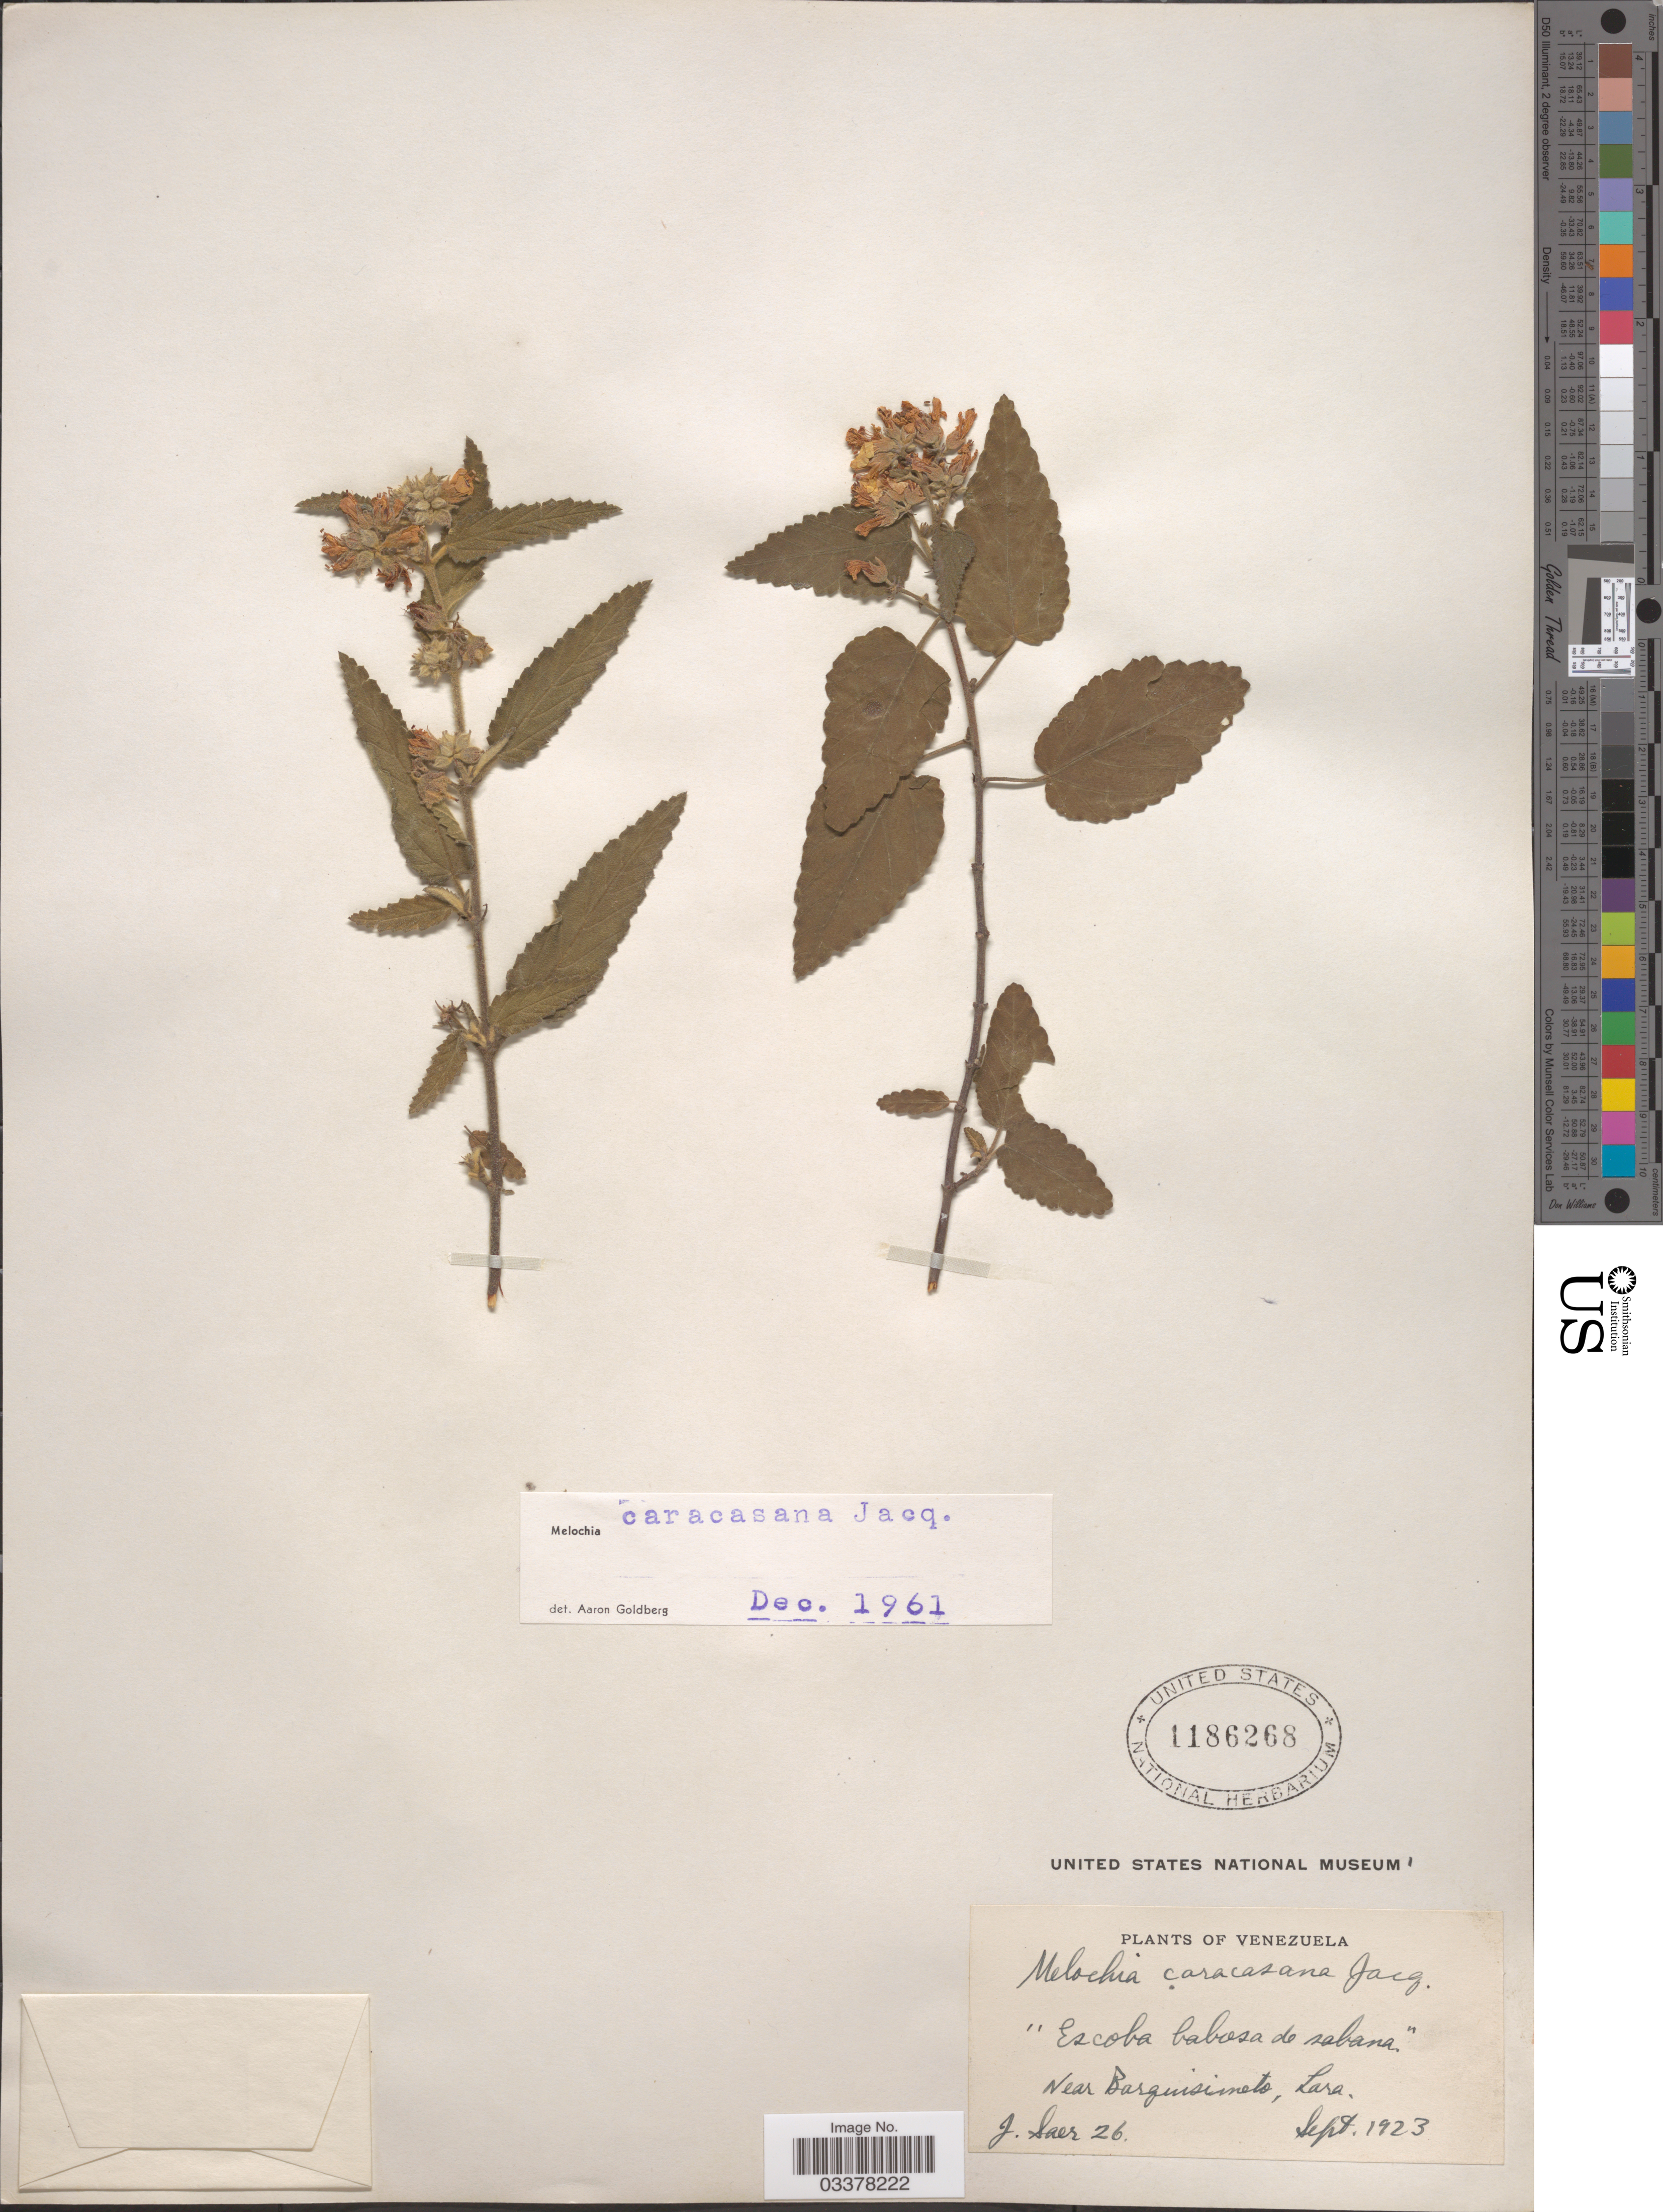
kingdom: Plantae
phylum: Tracheophyta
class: Magnoliopsida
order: Malvales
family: Malvaceae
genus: Melochia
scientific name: Melochia caracasana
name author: Jacq.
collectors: J. Saer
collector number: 26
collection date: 1923-09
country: Venezuela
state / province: Lara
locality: Near Barquisimeto.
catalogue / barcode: US 1186268